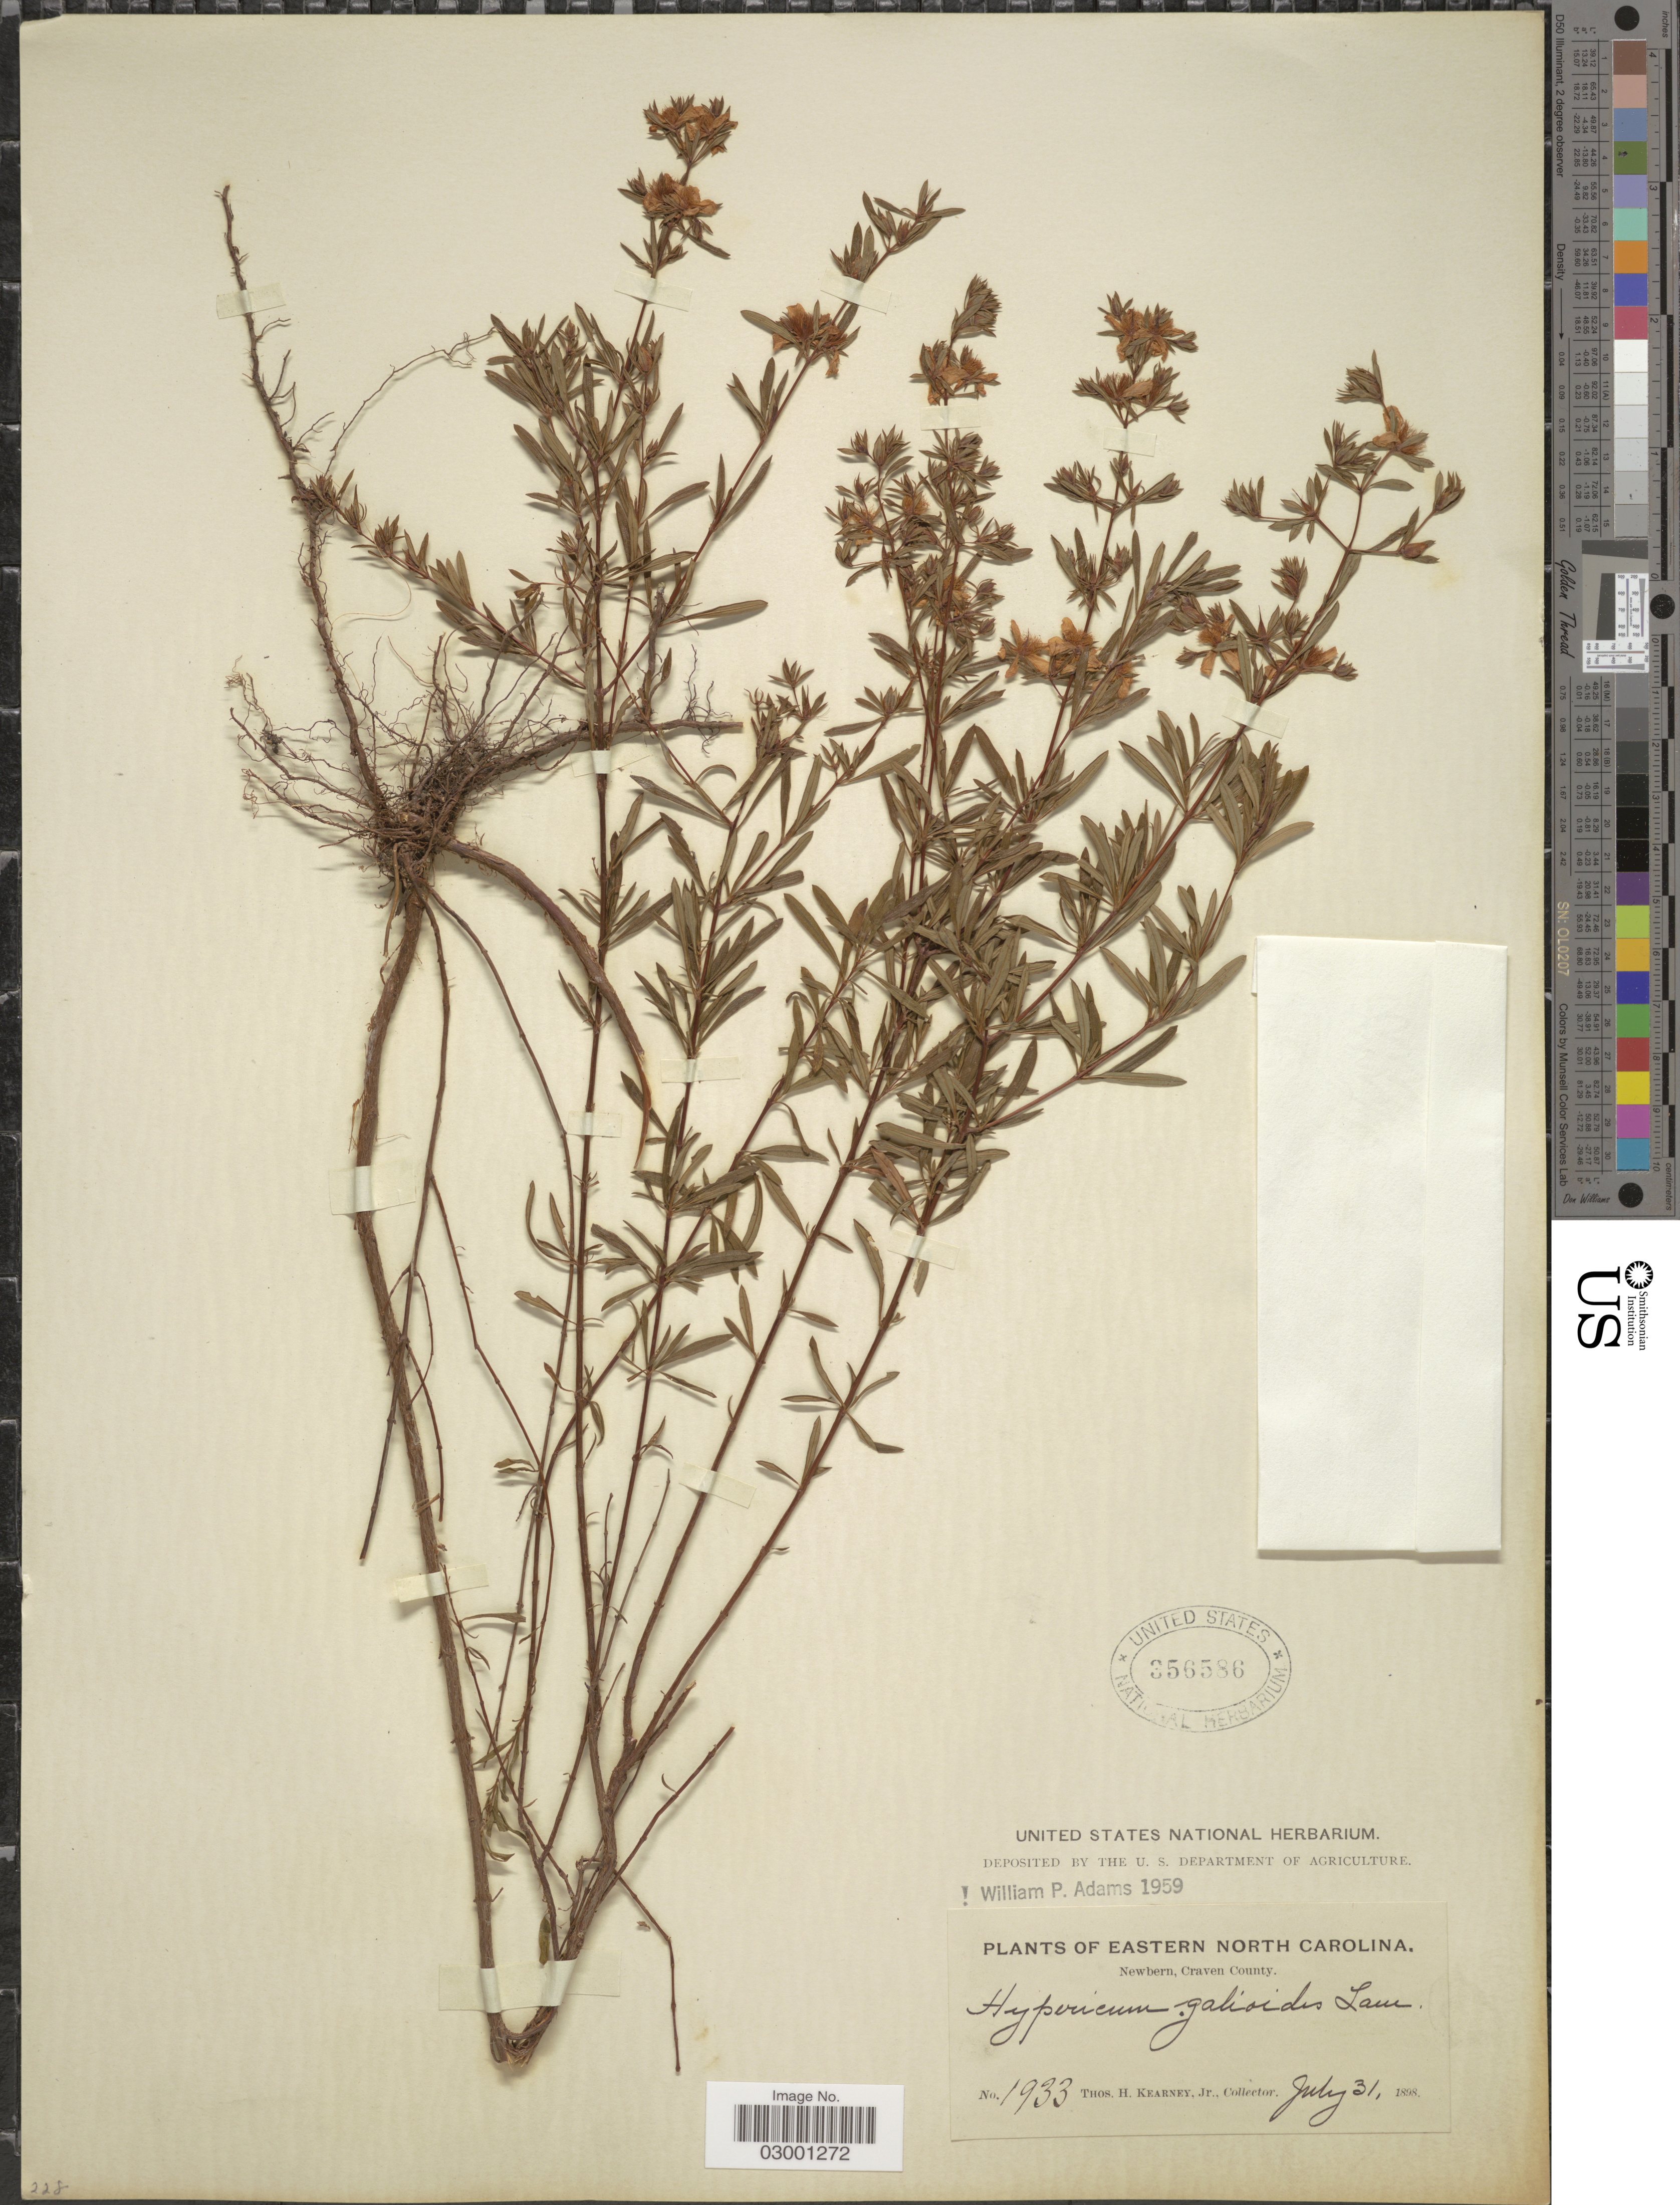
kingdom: Plantae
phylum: Tracheophyta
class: Magnoliopsida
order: Malpighiales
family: Hypericaceae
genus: Hypericum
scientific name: Hypericum galioides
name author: Lam.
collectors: T. H. Kearney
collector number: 1933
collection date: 1898-07-31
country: United States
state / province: North Carolina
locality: Eastern North Carolina. Newbern, Craven County.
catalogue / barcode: US 356586